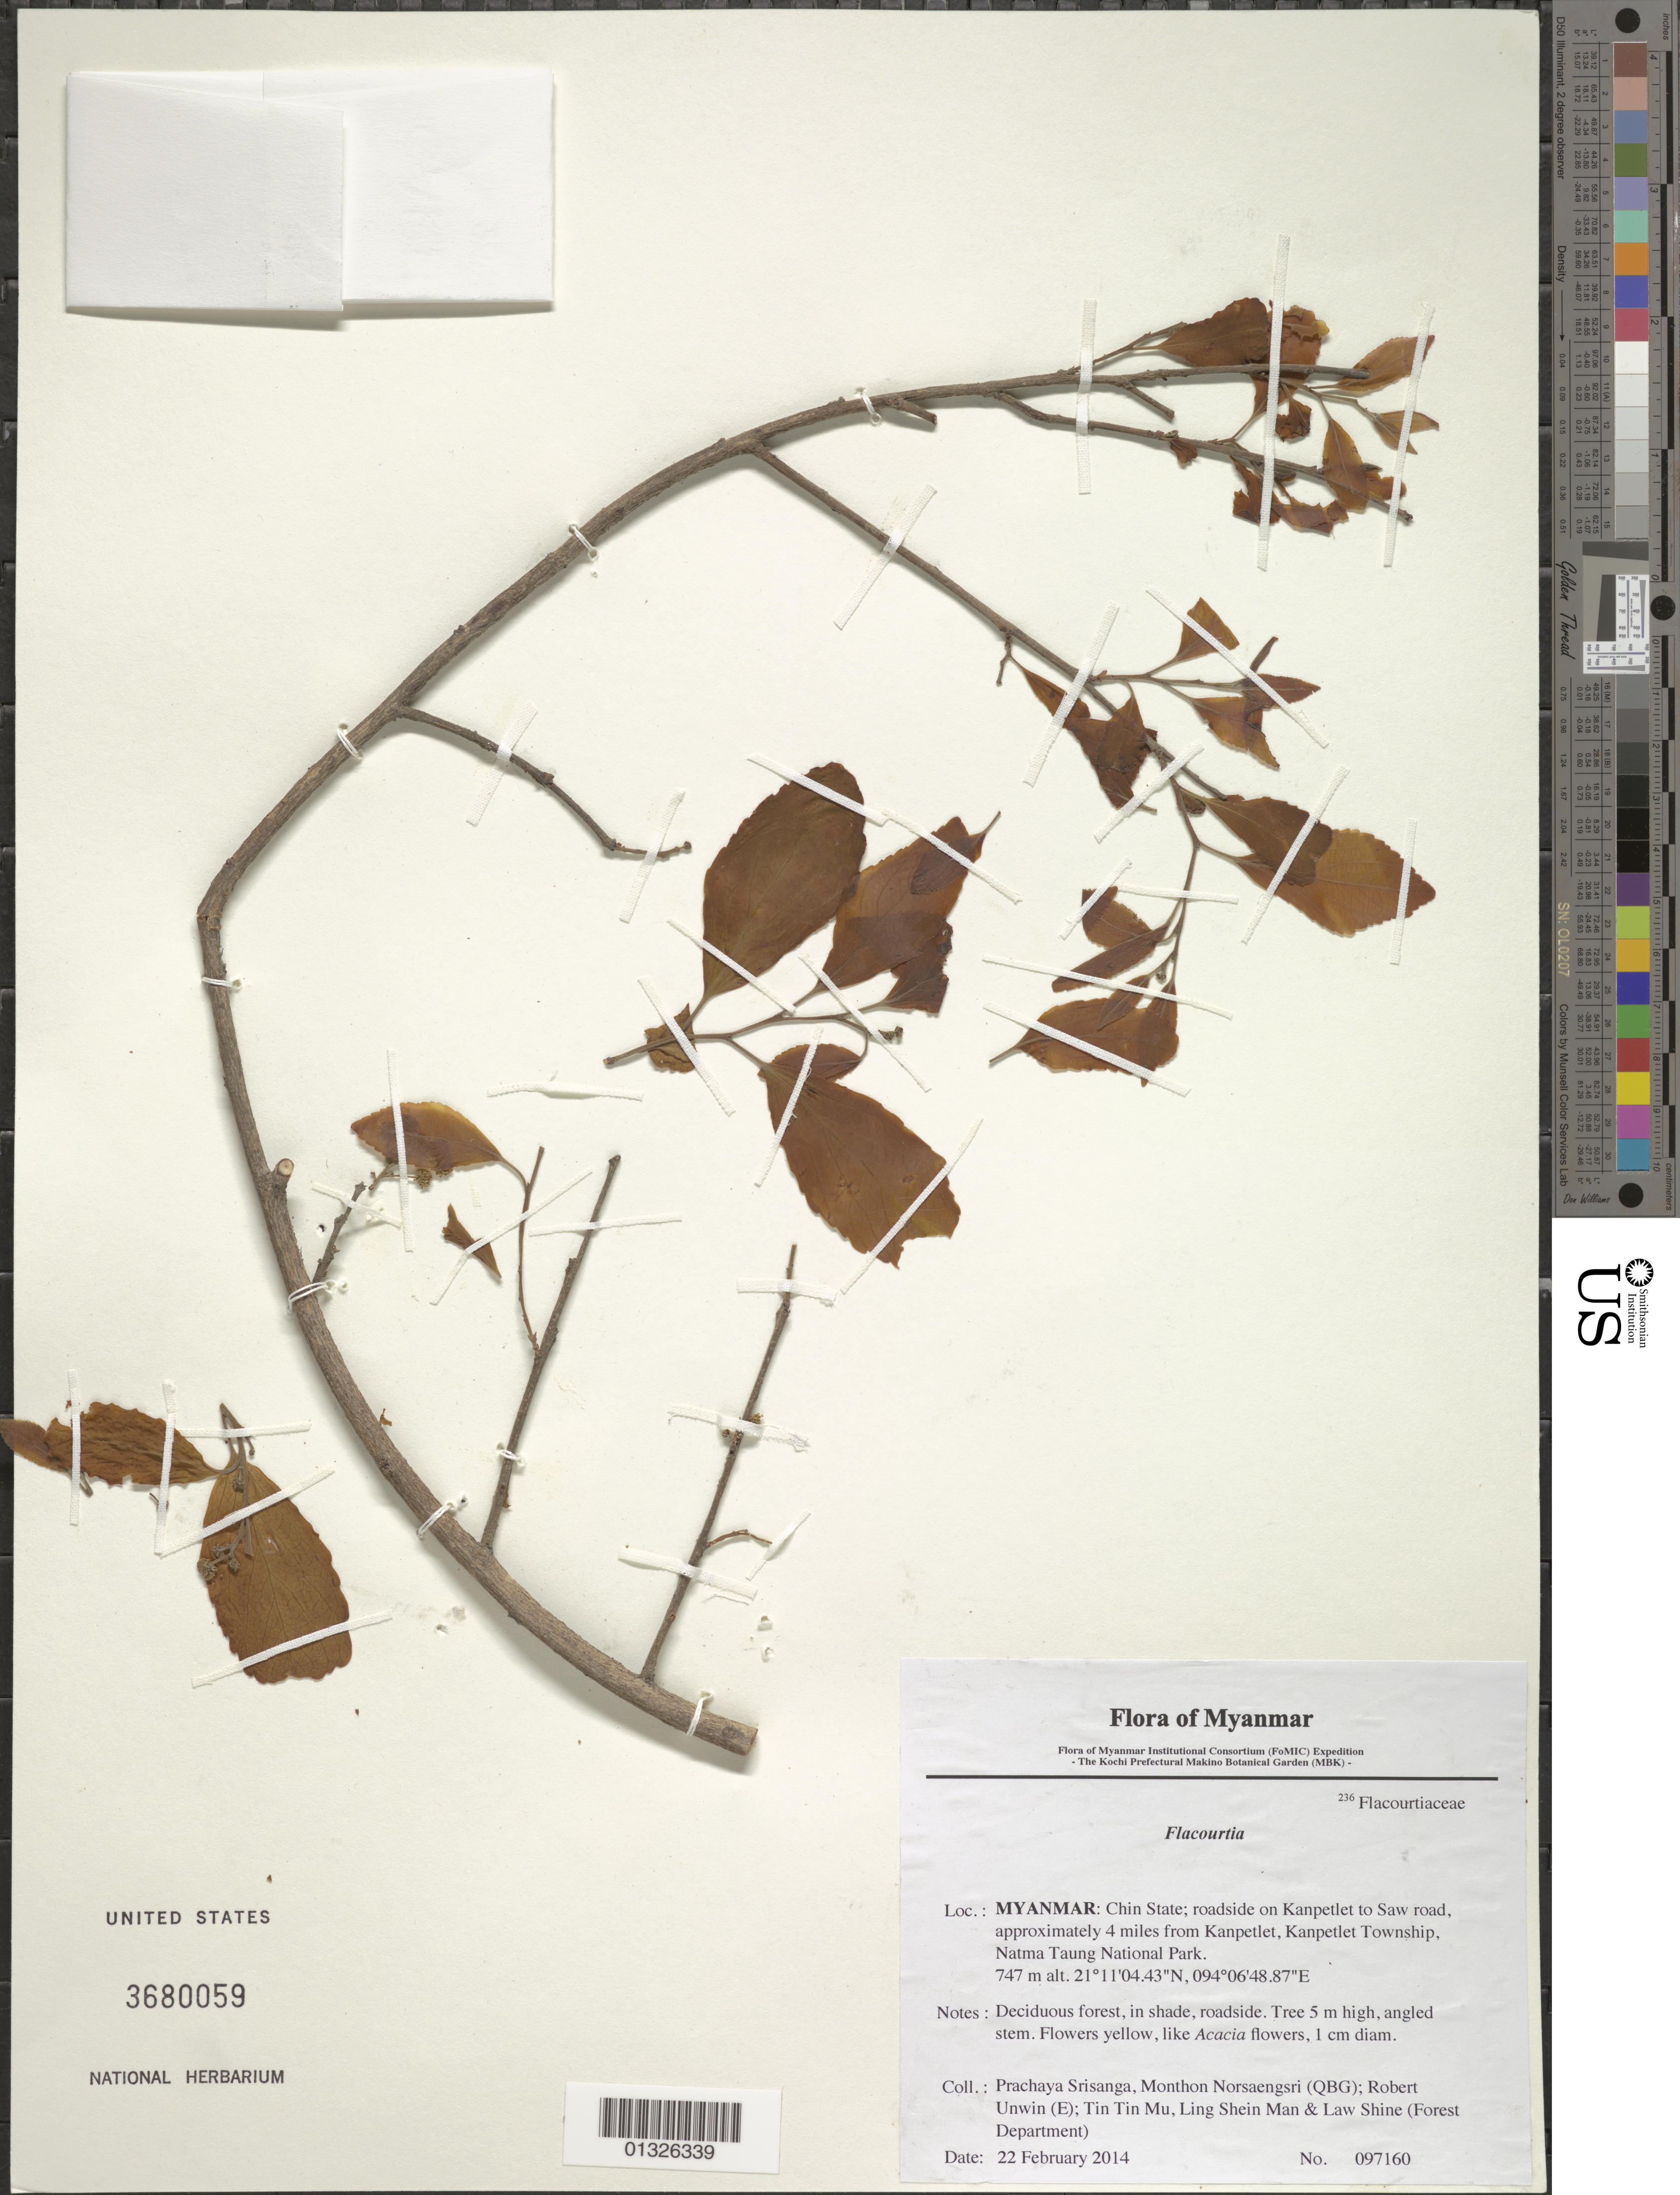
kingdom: Plantae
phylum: Tracheophyta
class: Magnoliopsida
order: Malpighiales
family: Salicaceae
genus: Flacourtia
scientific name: Flacourtia sp.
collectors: P. Srisanga, M. Norsaengsri, R. Unwin, Tin Tin Mu, Ling Shein Man & L. Shine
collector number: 97160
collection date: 2014-02-22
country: Myanmar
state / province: Chin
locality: Roadside on Kanpetlet to Saw road, approximately 4 miles from Kanpetlet, Kanpetlet Township, Natma Taung National Park.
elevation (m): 747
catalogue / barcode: US 3680059